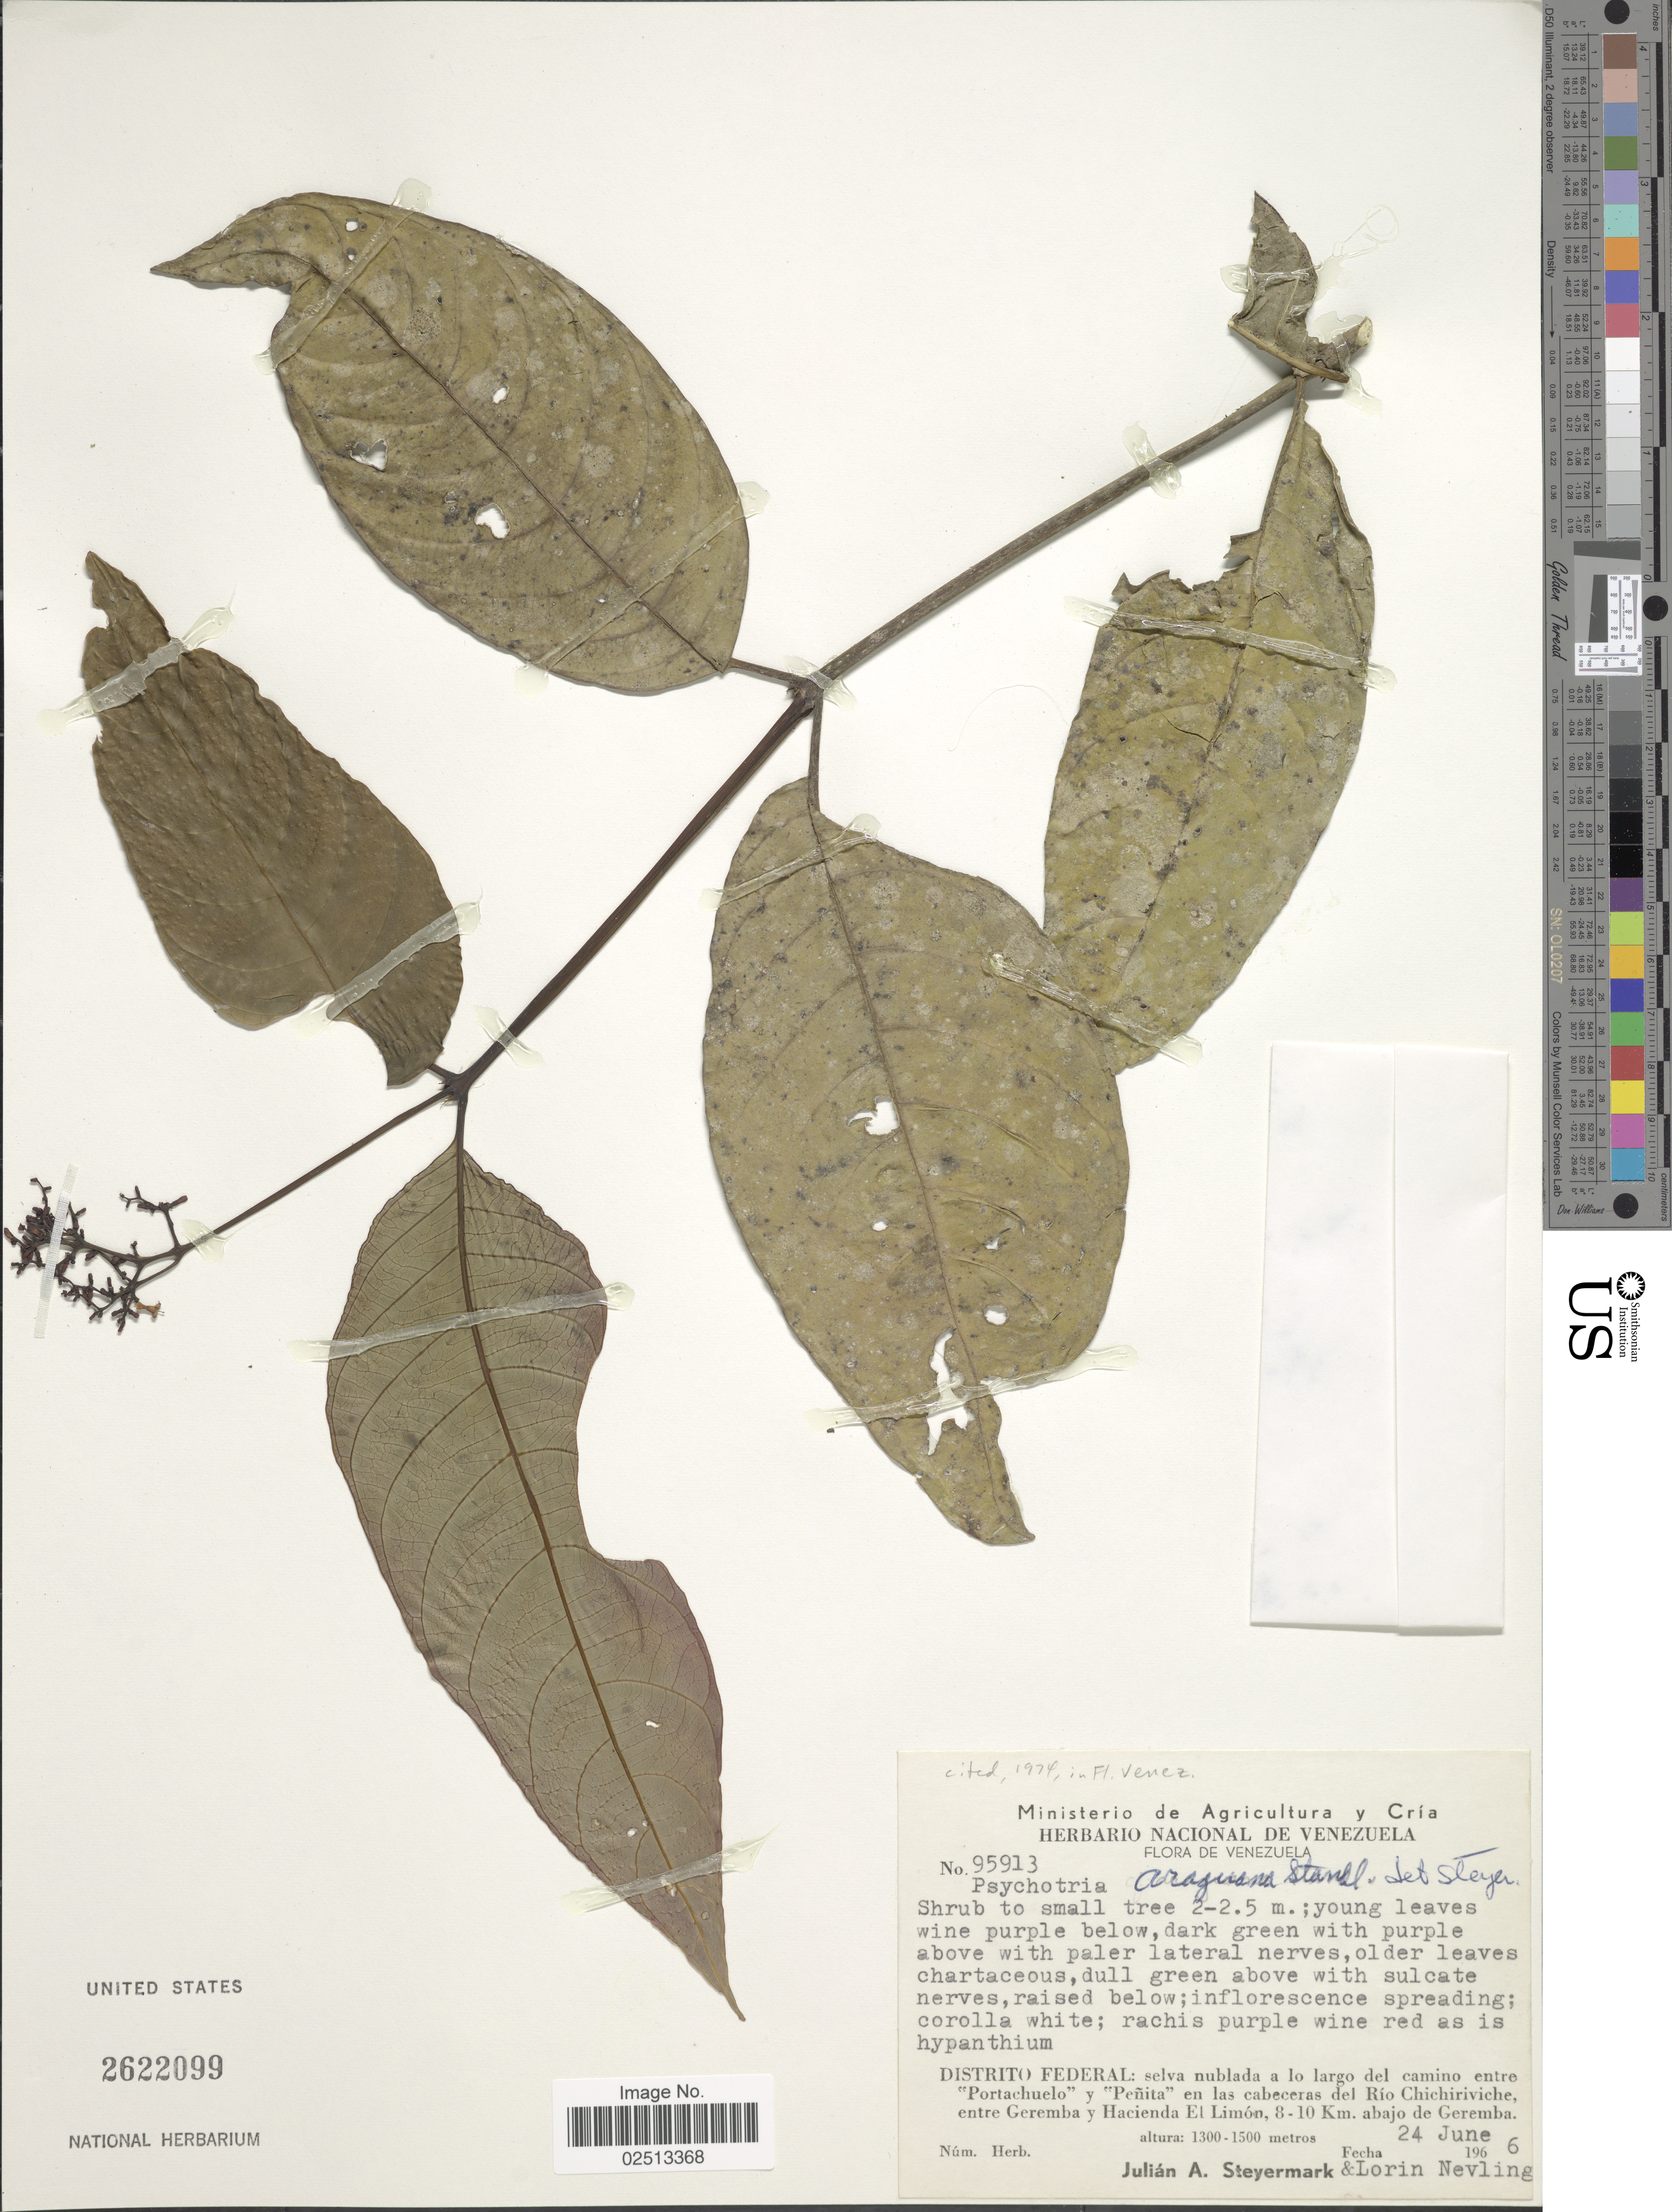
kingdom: Plantae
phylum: Tracheophyta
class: Magnoliopsida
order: Gentianales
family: Rubiaceae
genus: Psychotria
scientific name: Psychotria araguana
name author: Standl.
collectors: J. Steyermark & L. Nevling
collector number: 95913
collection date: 1966-06-24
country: Venezuela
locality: Distrito Federal: Selva nublada a lo largo del camino entre "Portachuelo"y "Penita"en las cabeceras del Rio Chichiriviche, entre Geremba y Hacienda El Limon, 3-10 Km. abajo de Geremba.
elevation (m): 1300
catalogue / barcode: US 2622099